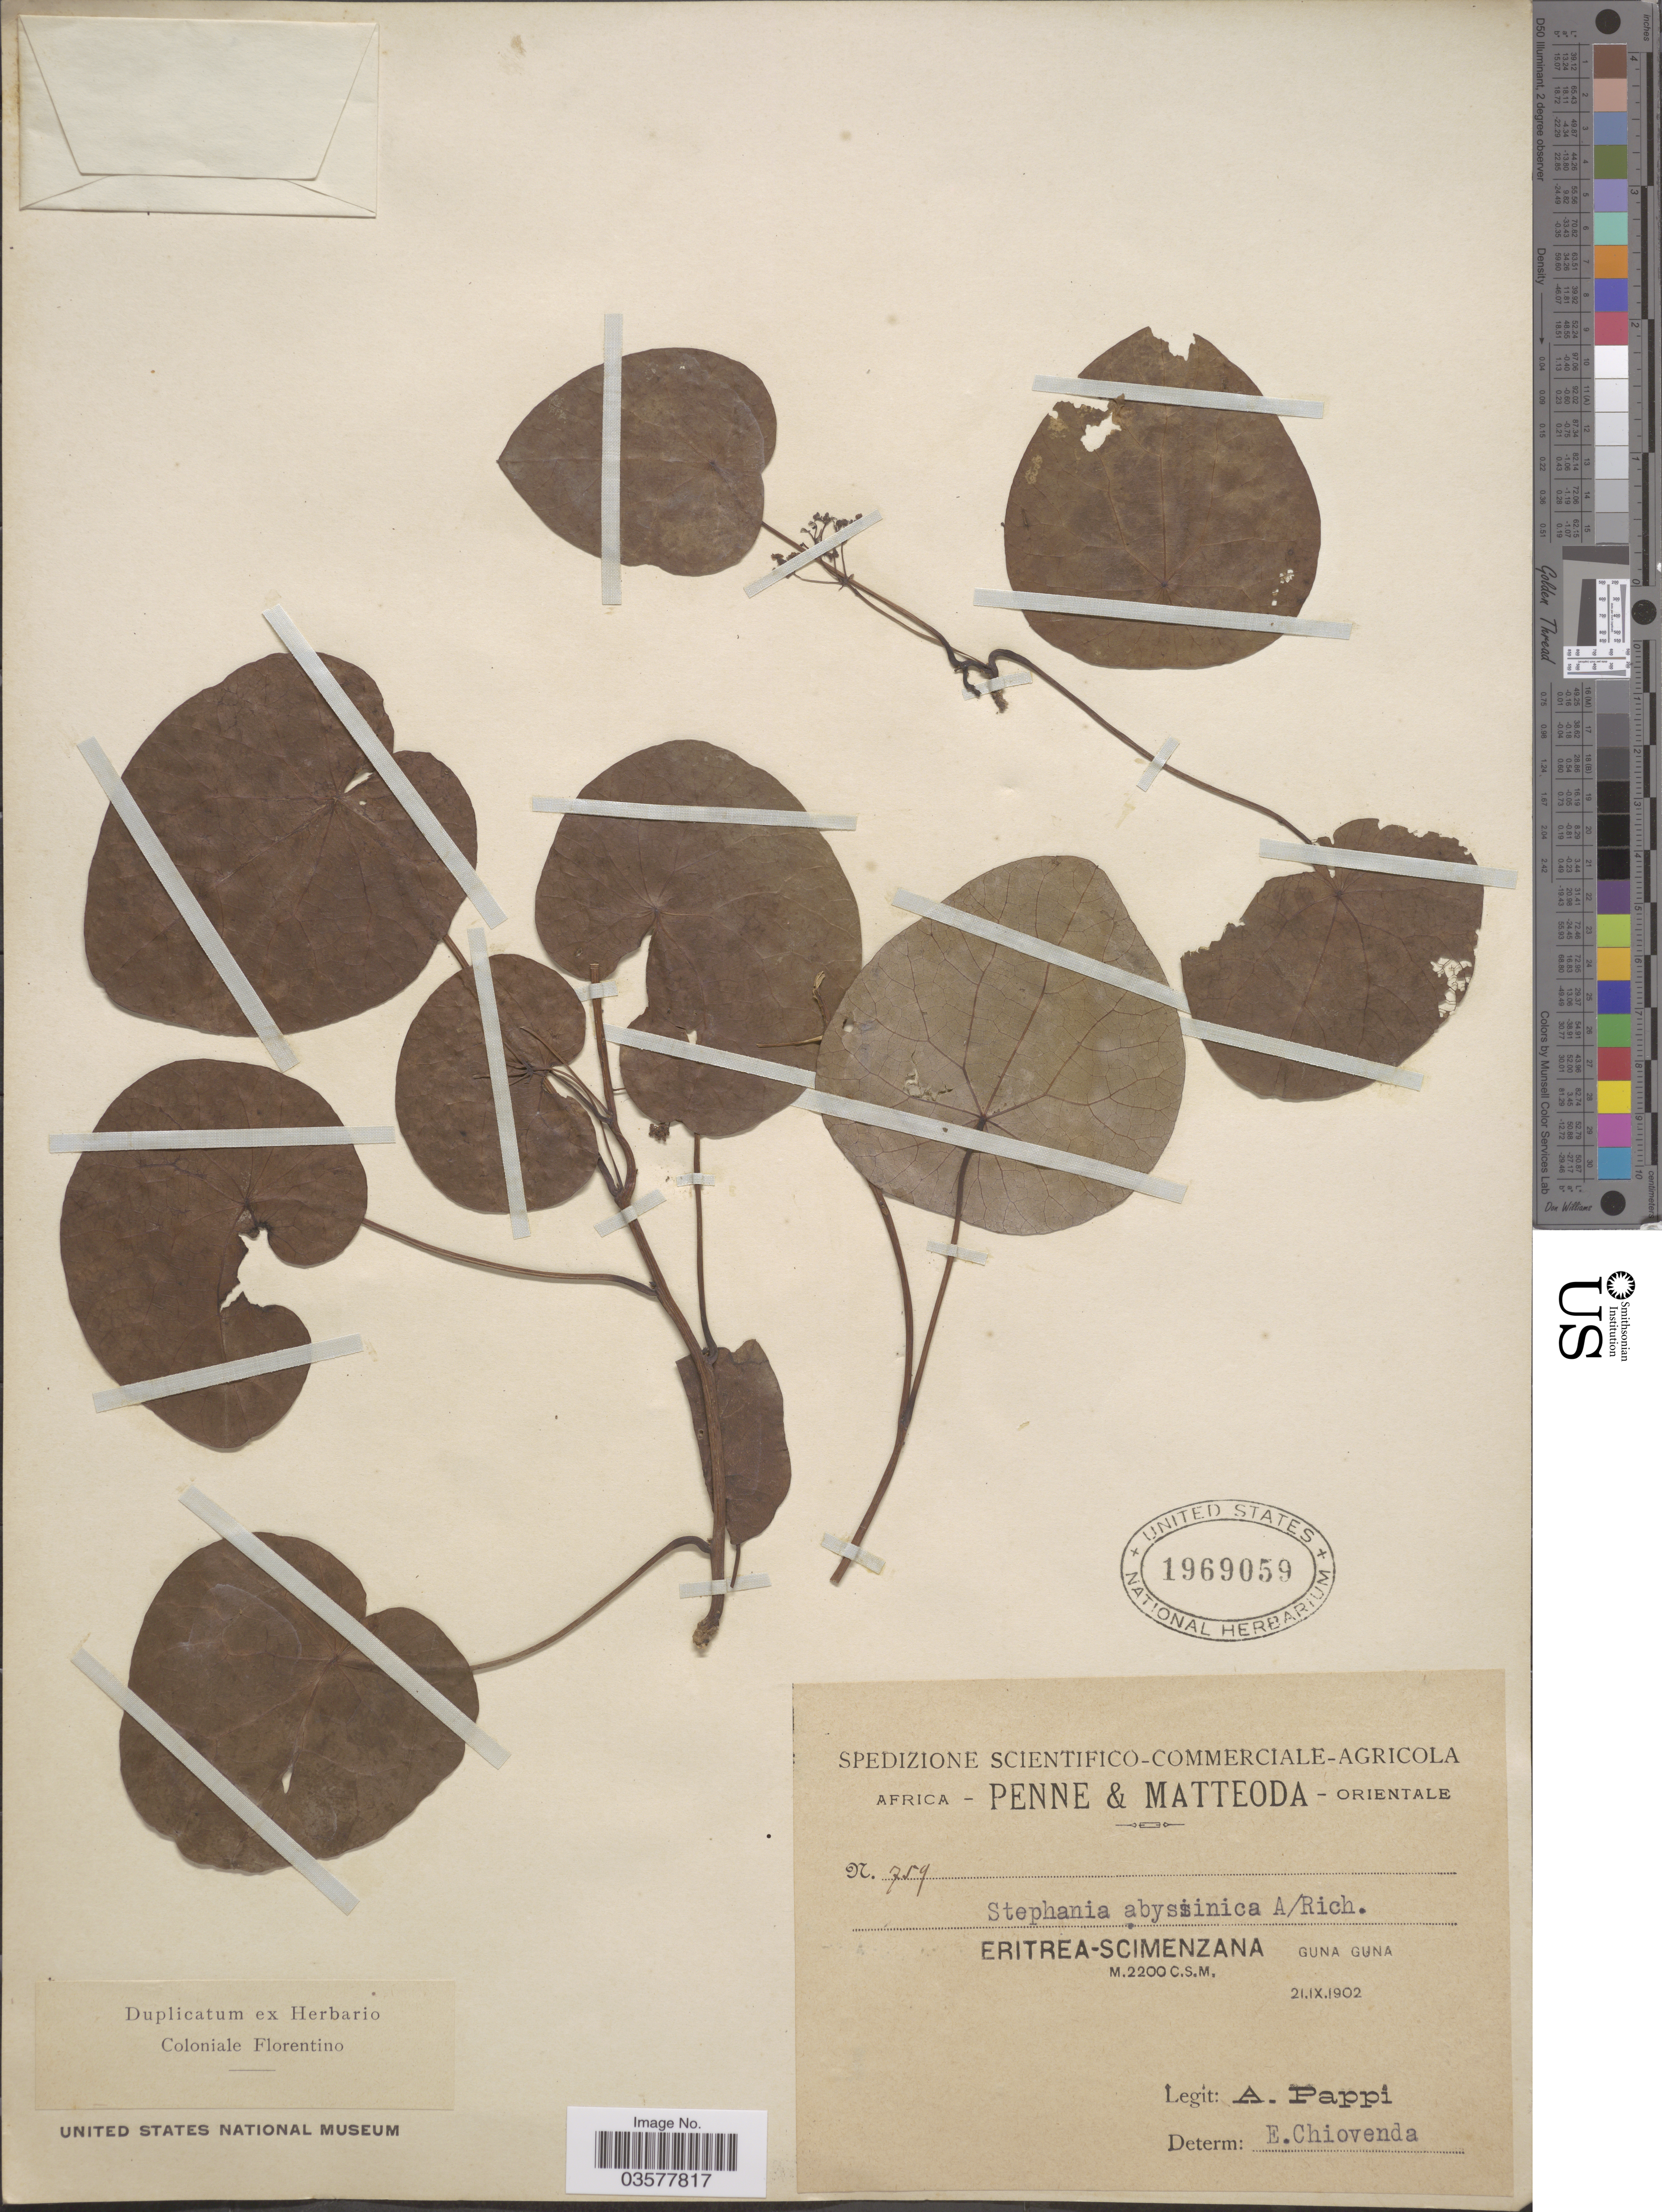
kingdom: Plantae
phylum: Tracheophyta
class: Magnoliopsida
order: Ranunculales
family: Menispermaceae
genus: Stephania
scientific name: Stephania abyssinica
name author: (Quart.-Dill. & A. Rich.) Walp.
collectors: A. Pappi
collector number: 759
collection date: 1902-09-21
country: Eritrea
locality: Penne & Matteoda - Orientale. Eritrea-Scimenzana Guna Guna.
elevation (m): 2200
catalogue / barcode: US 1969059